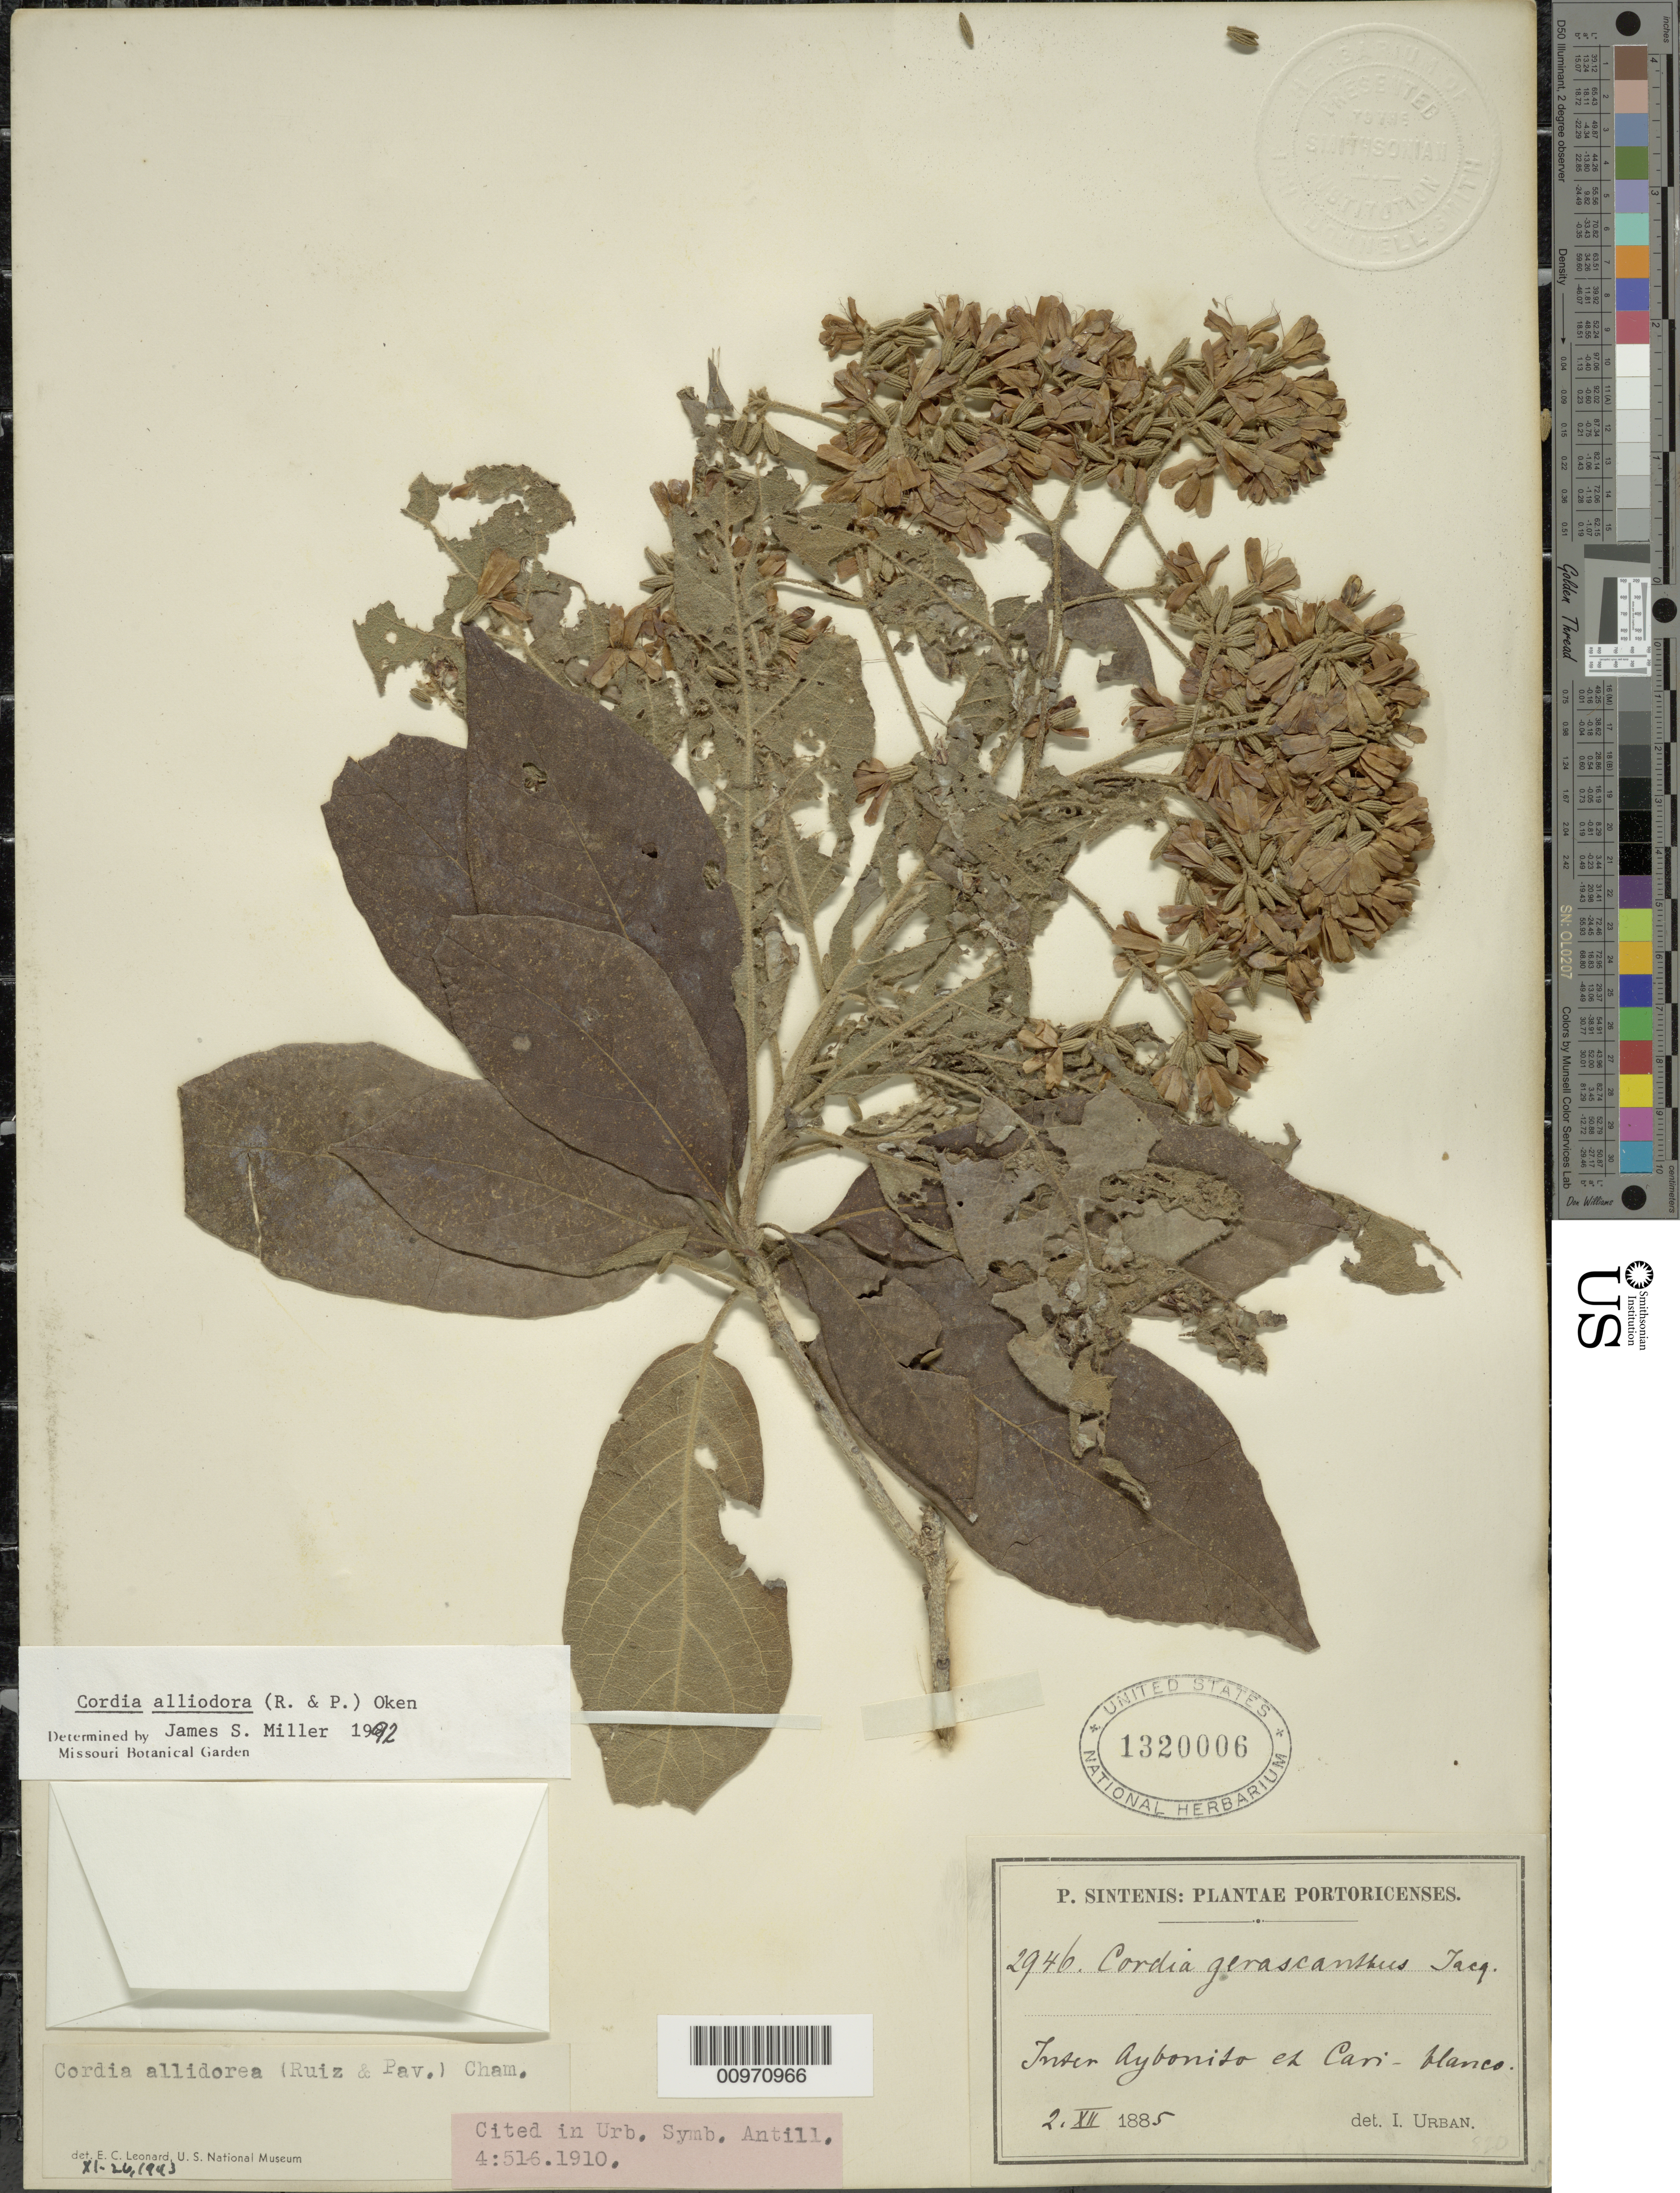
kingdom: Plantae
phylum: Tracheophyta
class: Magnoliopsida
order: Boraginales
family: Cordiaceae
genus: Cordia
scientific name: Cordia alliodora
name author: (Ruiz & Pav.) Oken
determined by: Miller, James S., (MO), Missouri Botanical Garden (UNITED STATES)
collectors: P. Sintenis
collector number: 2946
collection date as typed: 02 Dec 1885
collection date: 1885-12-02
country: Puerto Rico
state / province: Abonito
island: Puerto Rico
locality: Inter Aubonito et Cari-blanco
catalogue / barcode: US 1320006